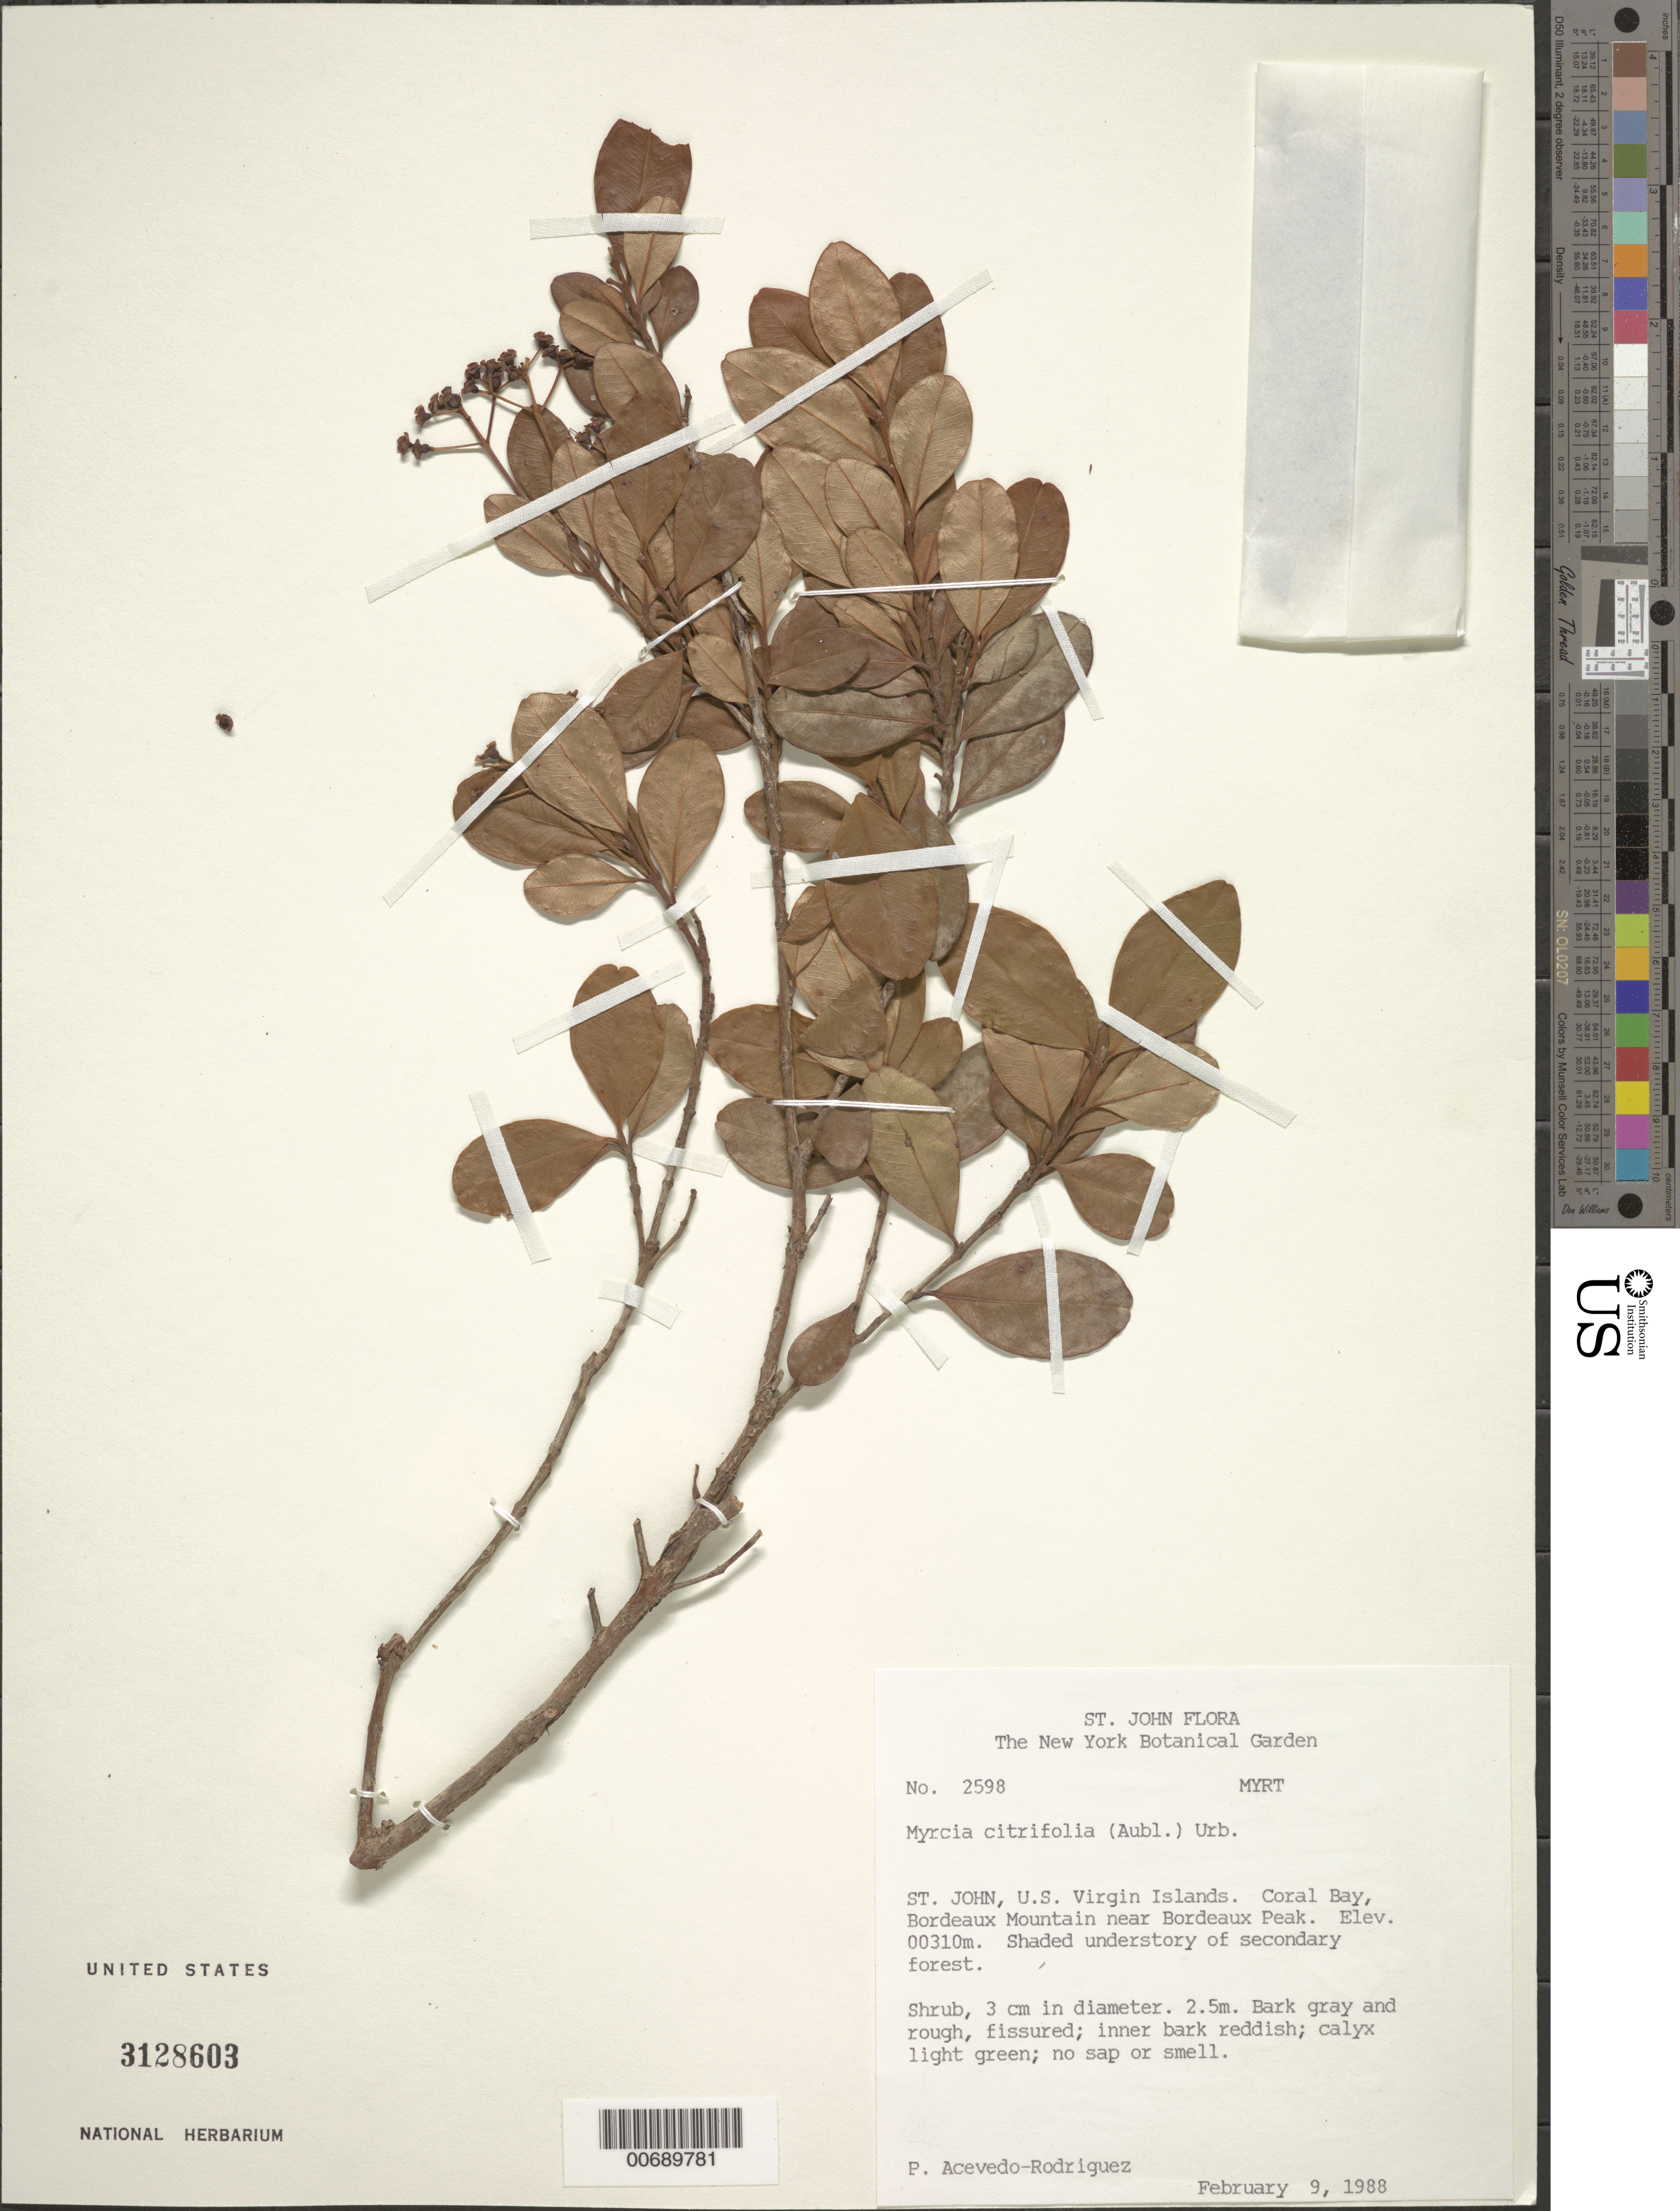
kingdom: Plantae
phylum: Tracheophyta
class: Magnoliopsida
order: Myrtales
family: Myrtaceae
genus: Myrcia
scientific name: Myrcia citrifolia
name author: (Aubl.) Urb.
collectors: P. Acevedo-Rodr.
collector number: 2598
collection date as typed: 09 Feb 1988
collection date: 1988-02-09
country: U.S. Virgin Islands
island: St. John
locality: Coral Bay Quarter; Bordeaux Mountain near Bordeaux Peak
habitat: Shaded understory of secondary forest.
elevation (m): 310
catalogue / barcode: US 3128603